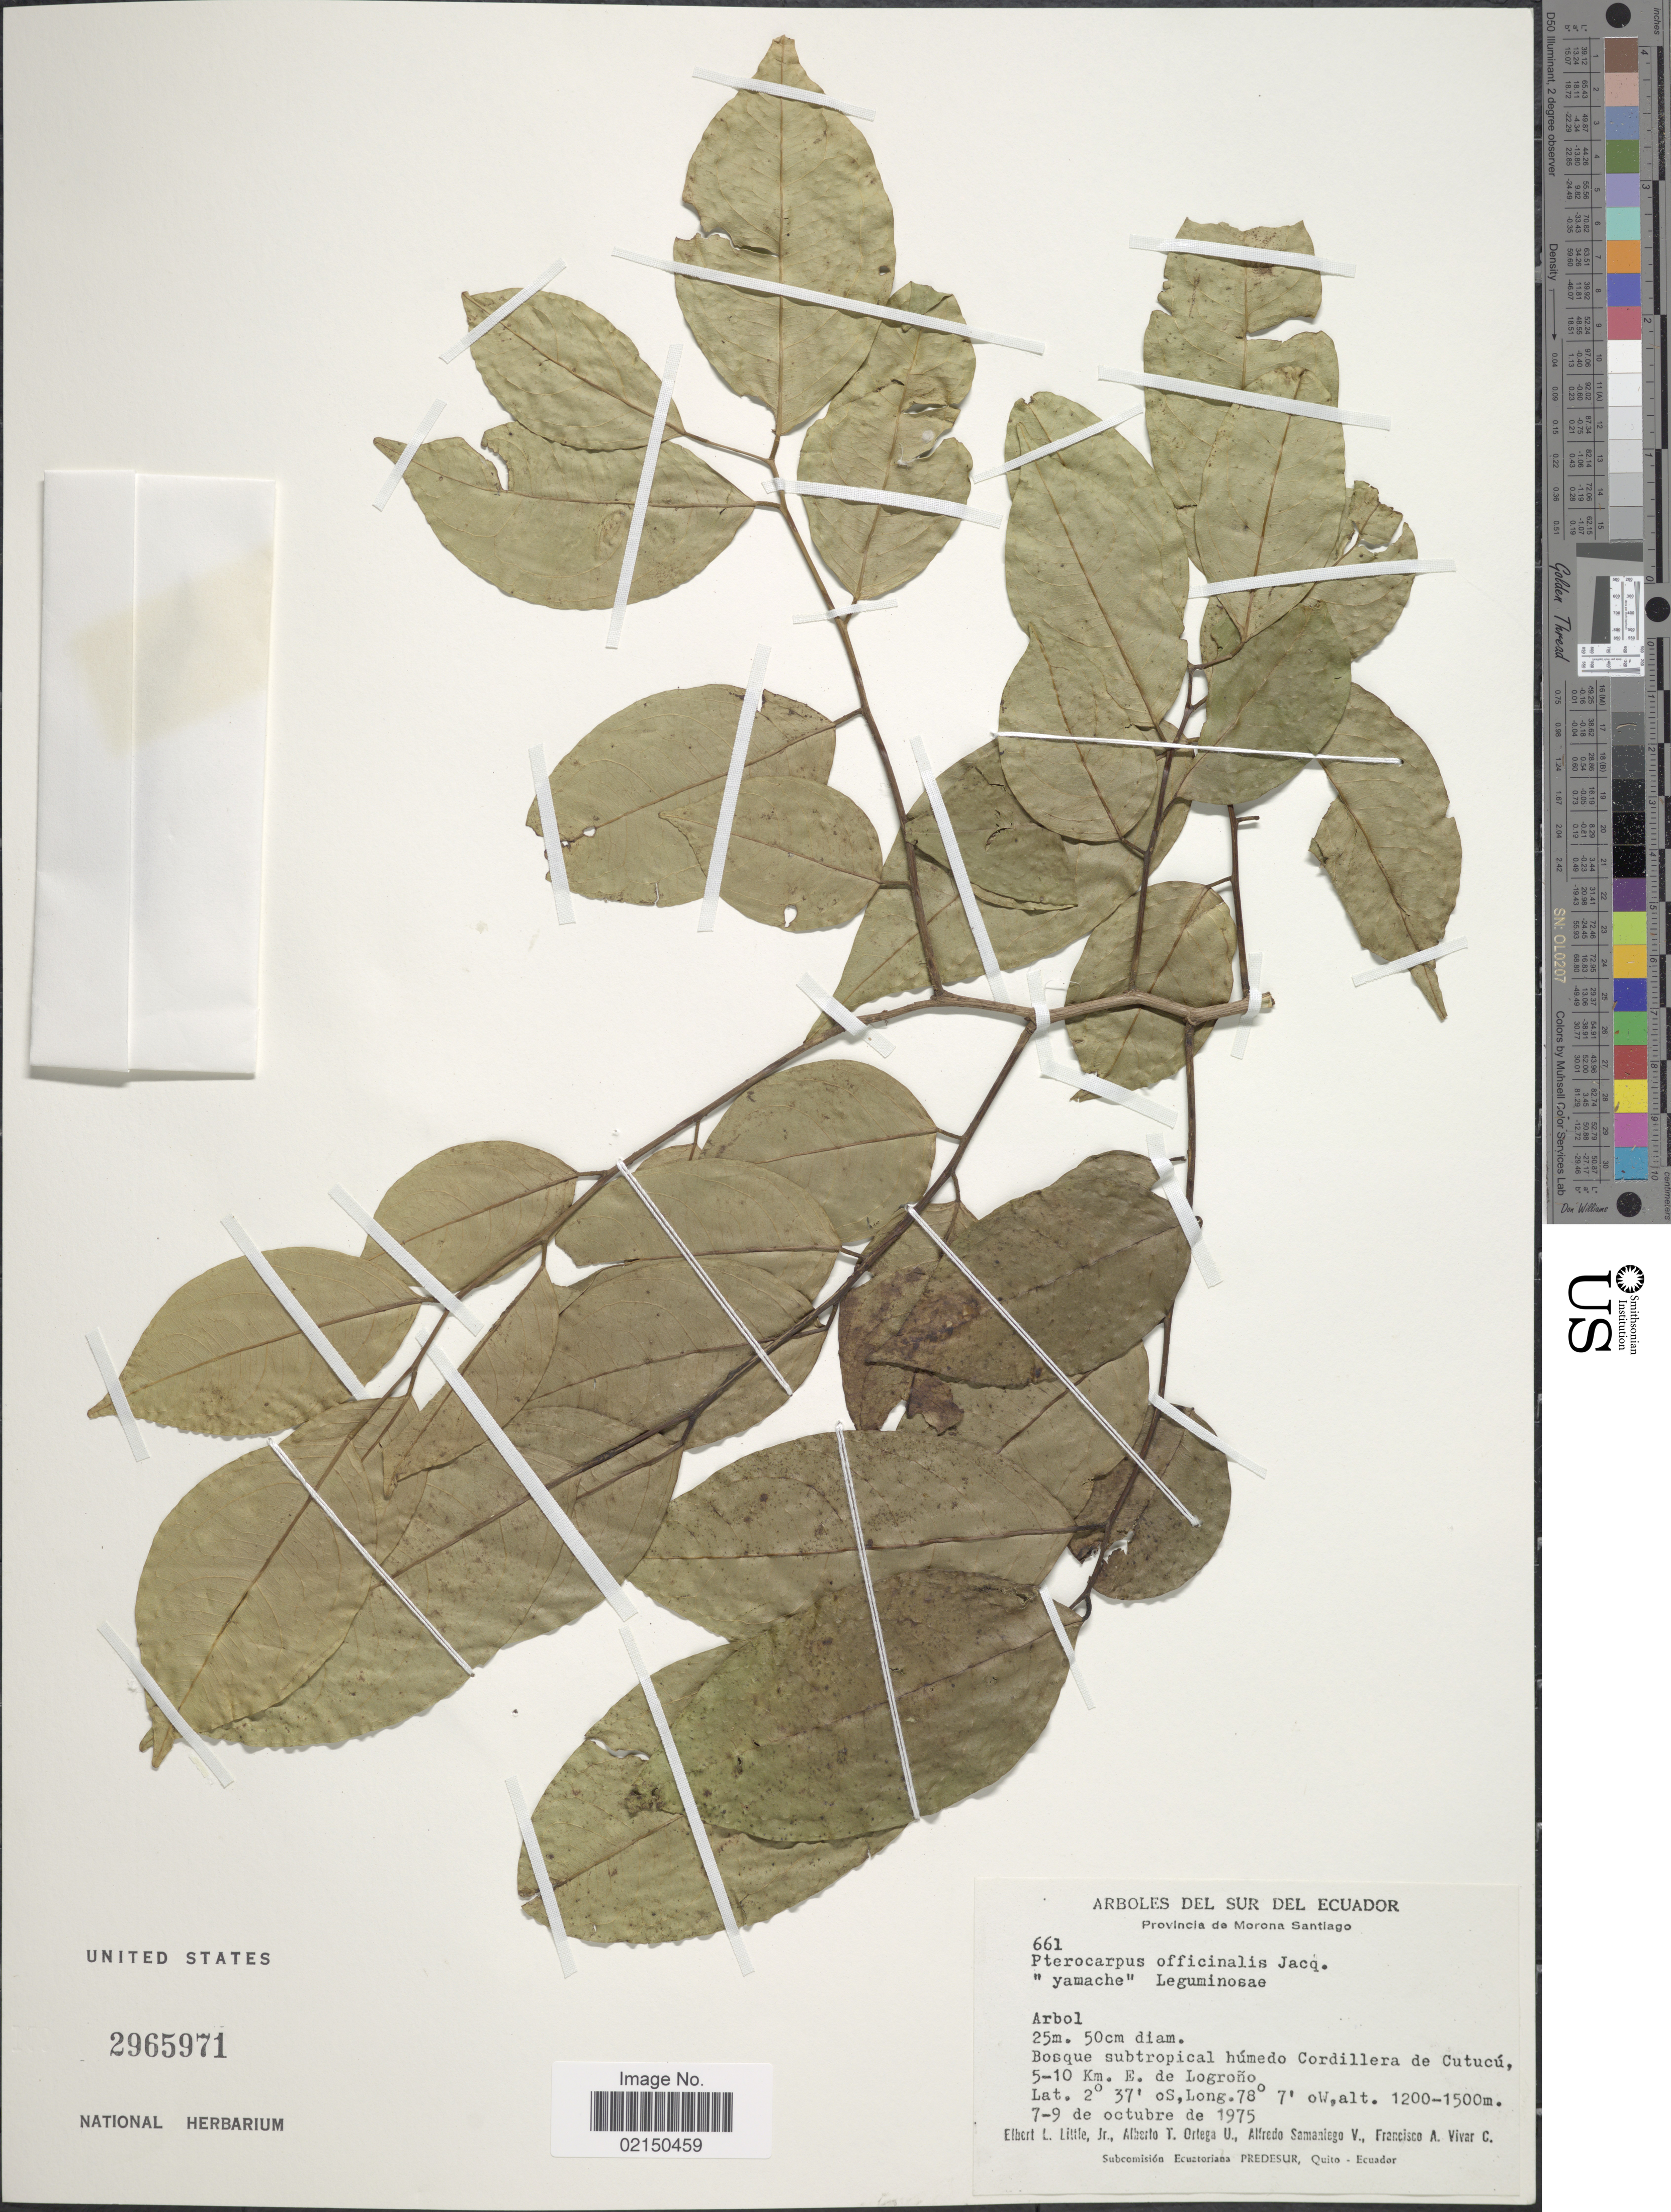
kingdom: Plantae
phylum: Tracheophyta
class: Magnoliopsida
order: Fabales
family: Fabaceae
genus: Pterocarpus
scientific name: Pterocarpus officinalis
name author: Jacq.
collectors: E. L. Little, A. T. Ortega U., A. V. Samaniego & F. A. Vivar C.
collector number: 661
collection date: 1975-10-07/1975-10-09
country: Ecuador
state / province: Morona-Santiago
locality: Bosque subtropical humedo Cordillera de Cutucu, 5-10 km. E. de Logrono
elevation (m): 1200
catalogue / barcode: US 2965971